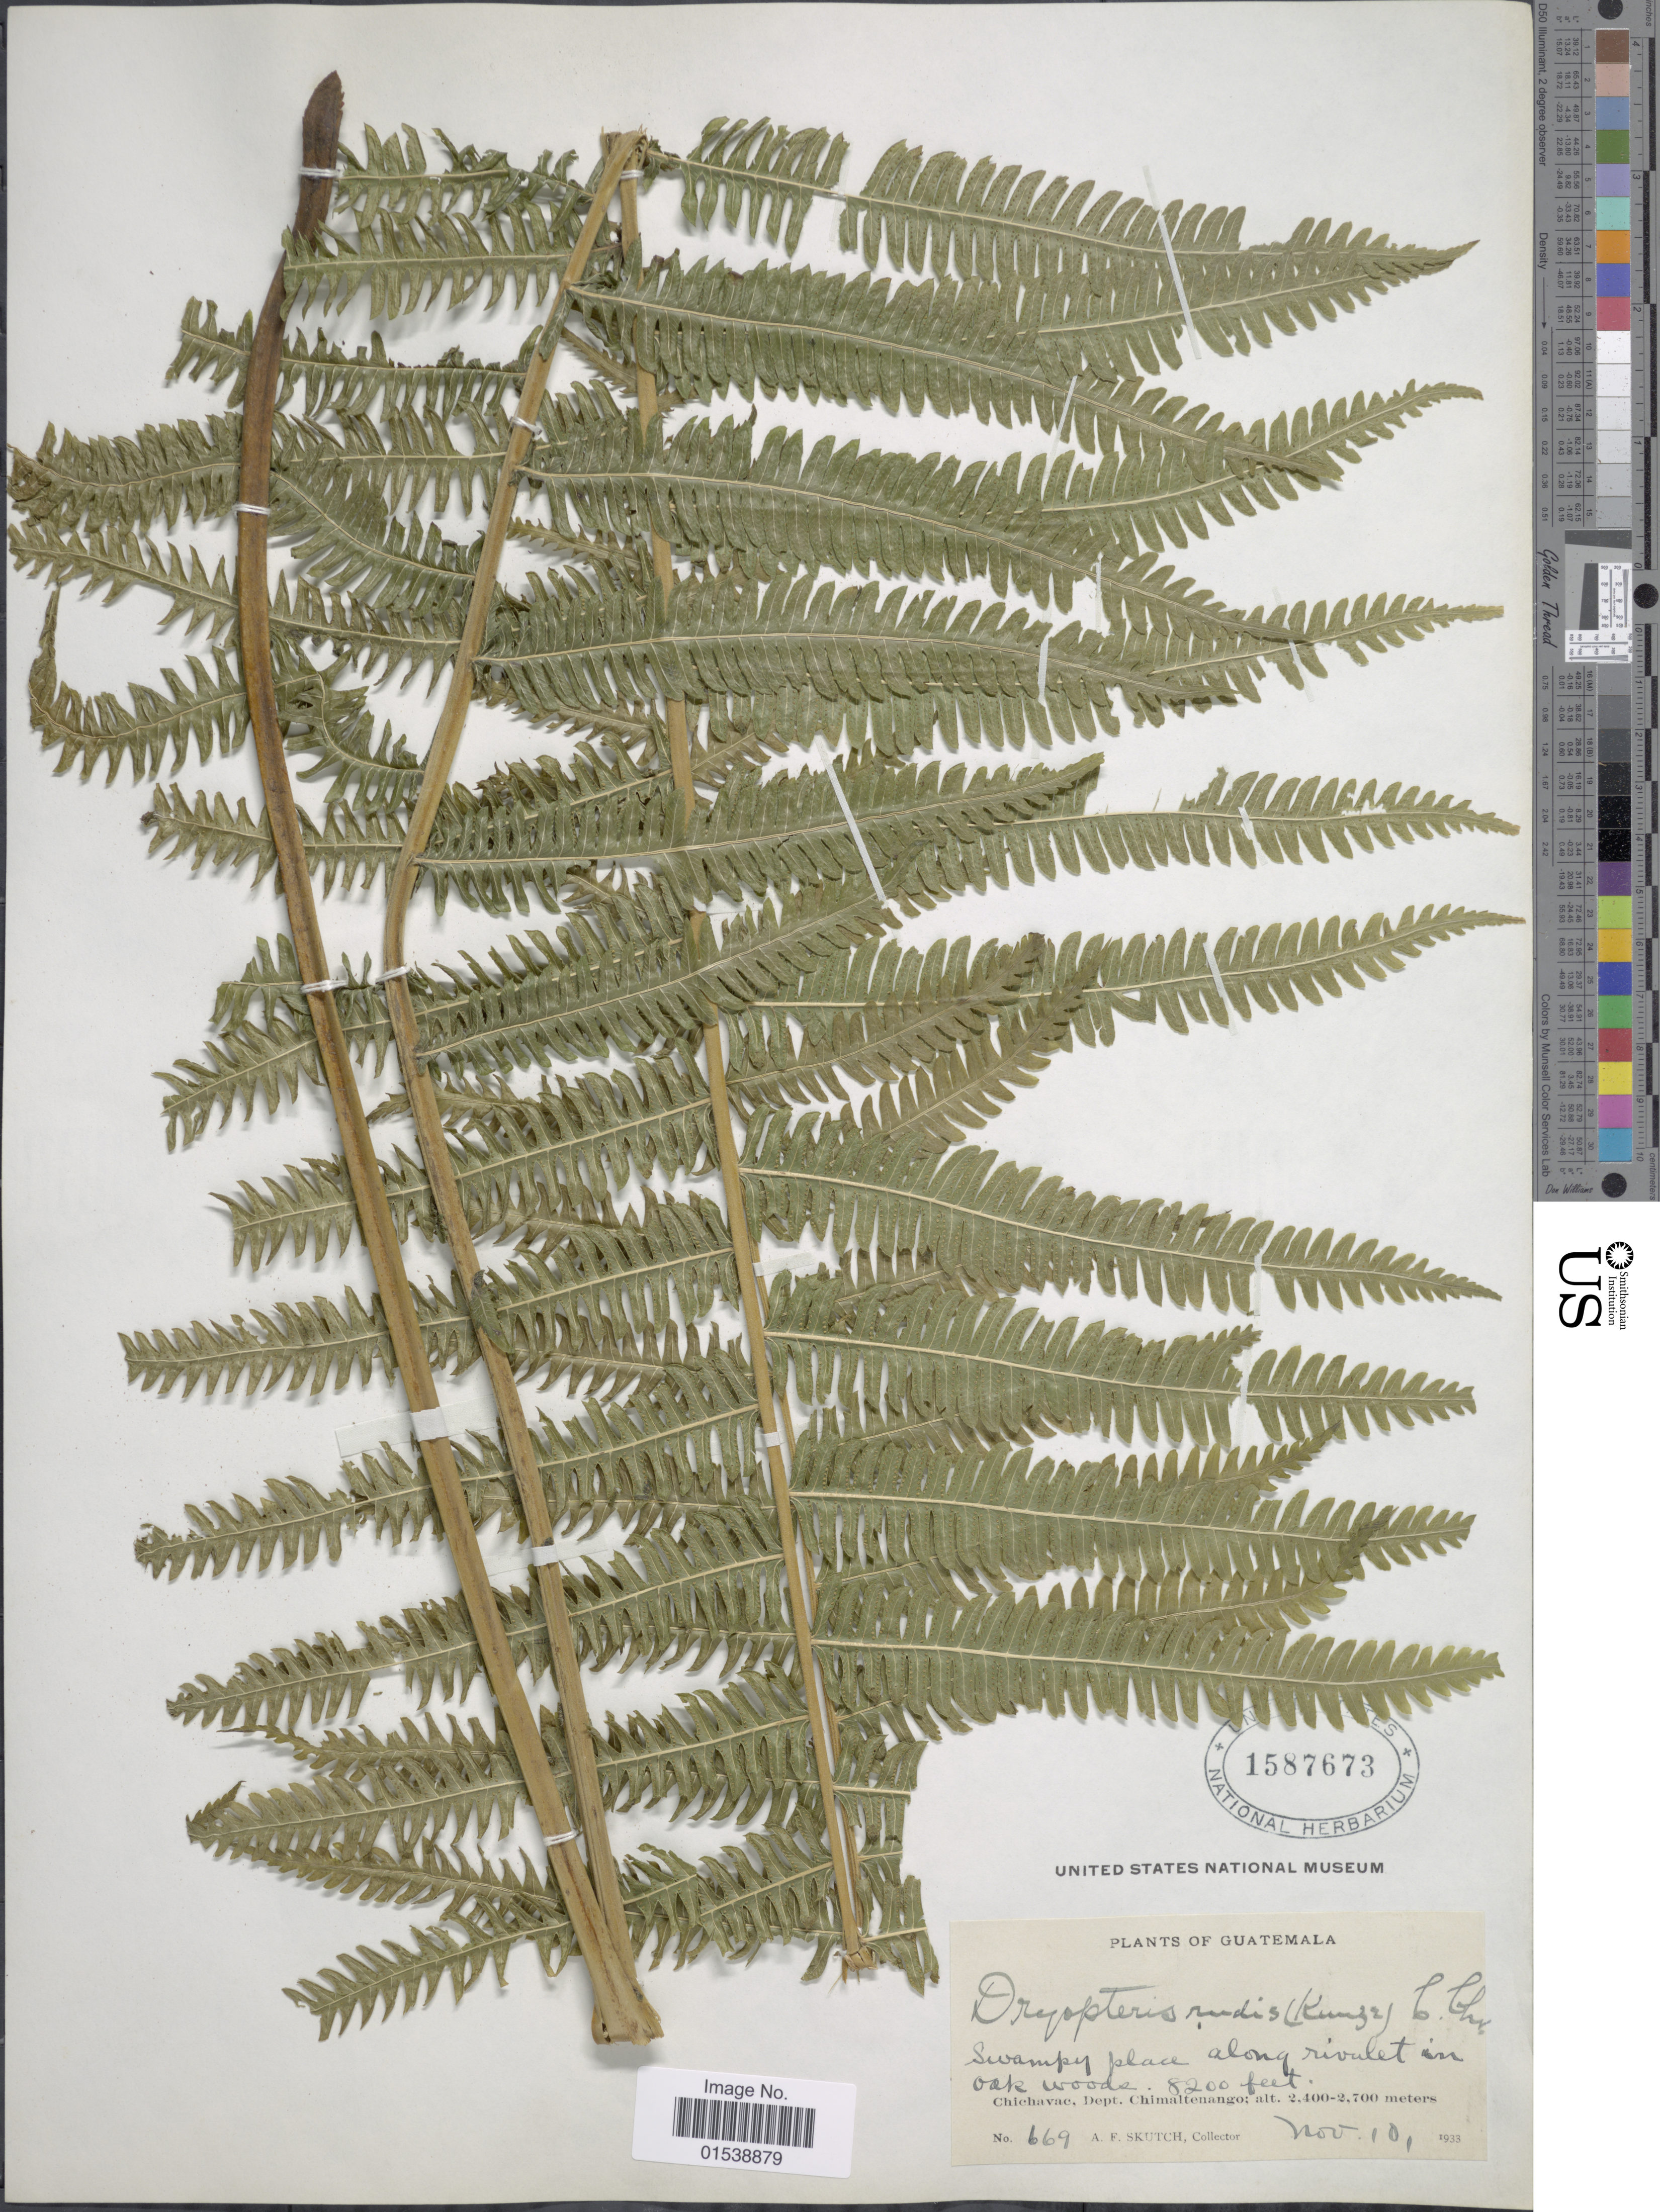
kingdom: Plantae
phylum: Tracheophyta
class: Polypodiopsida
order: Polypodiales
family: Thelypteridaceae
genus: Amauropelta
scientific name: Amauropelta rudis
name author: (Kunze) Pic. Serm.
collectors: A. F. Skutch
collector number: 669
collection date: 1933-11-10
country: Guatemala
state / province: Chimaltenango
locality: Swampy place along rivalet in oak woods, Chichavae, dept. Chimaltenango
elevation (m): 2400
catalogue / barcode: US 1587673